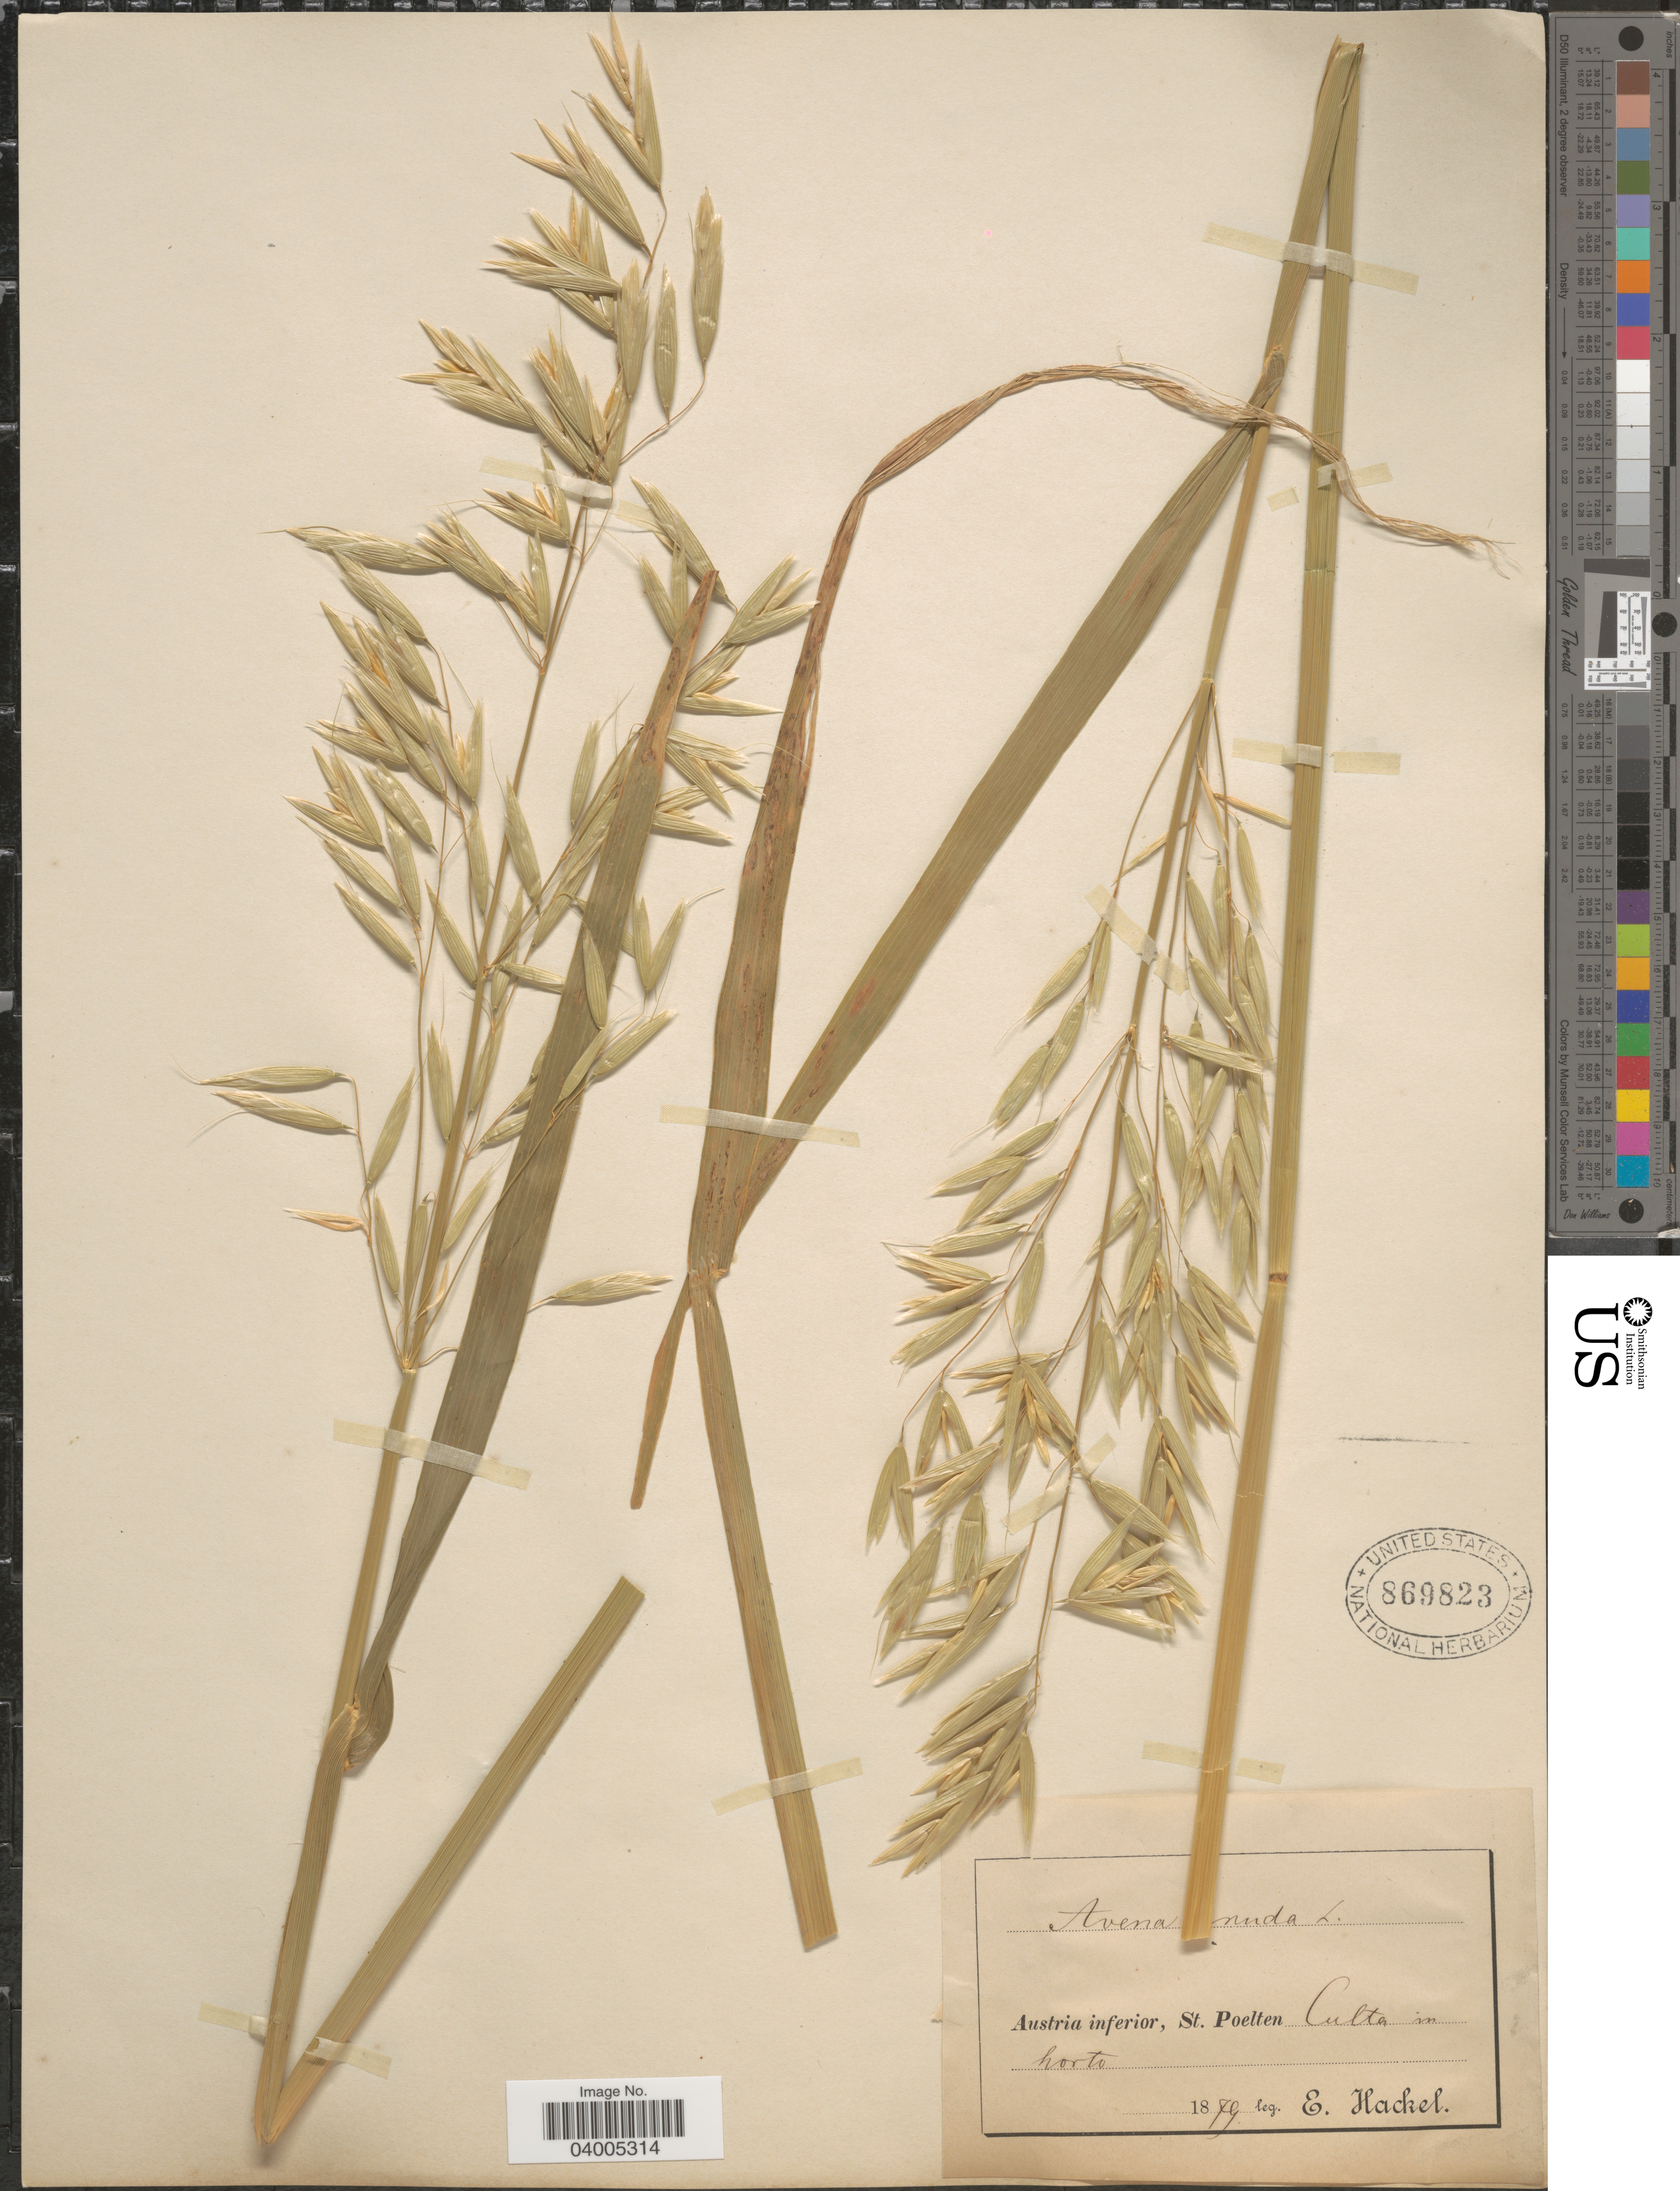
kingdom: Plantae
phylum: Tracheophyta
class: Liliopsida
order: Poales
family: Poaceae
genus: Avena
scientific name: Avena nuda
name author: L.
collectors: E. Hackel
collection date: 1879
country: Austria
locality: Austria inferior, St. Poelten. Culta in horto.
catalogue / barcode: US 869823